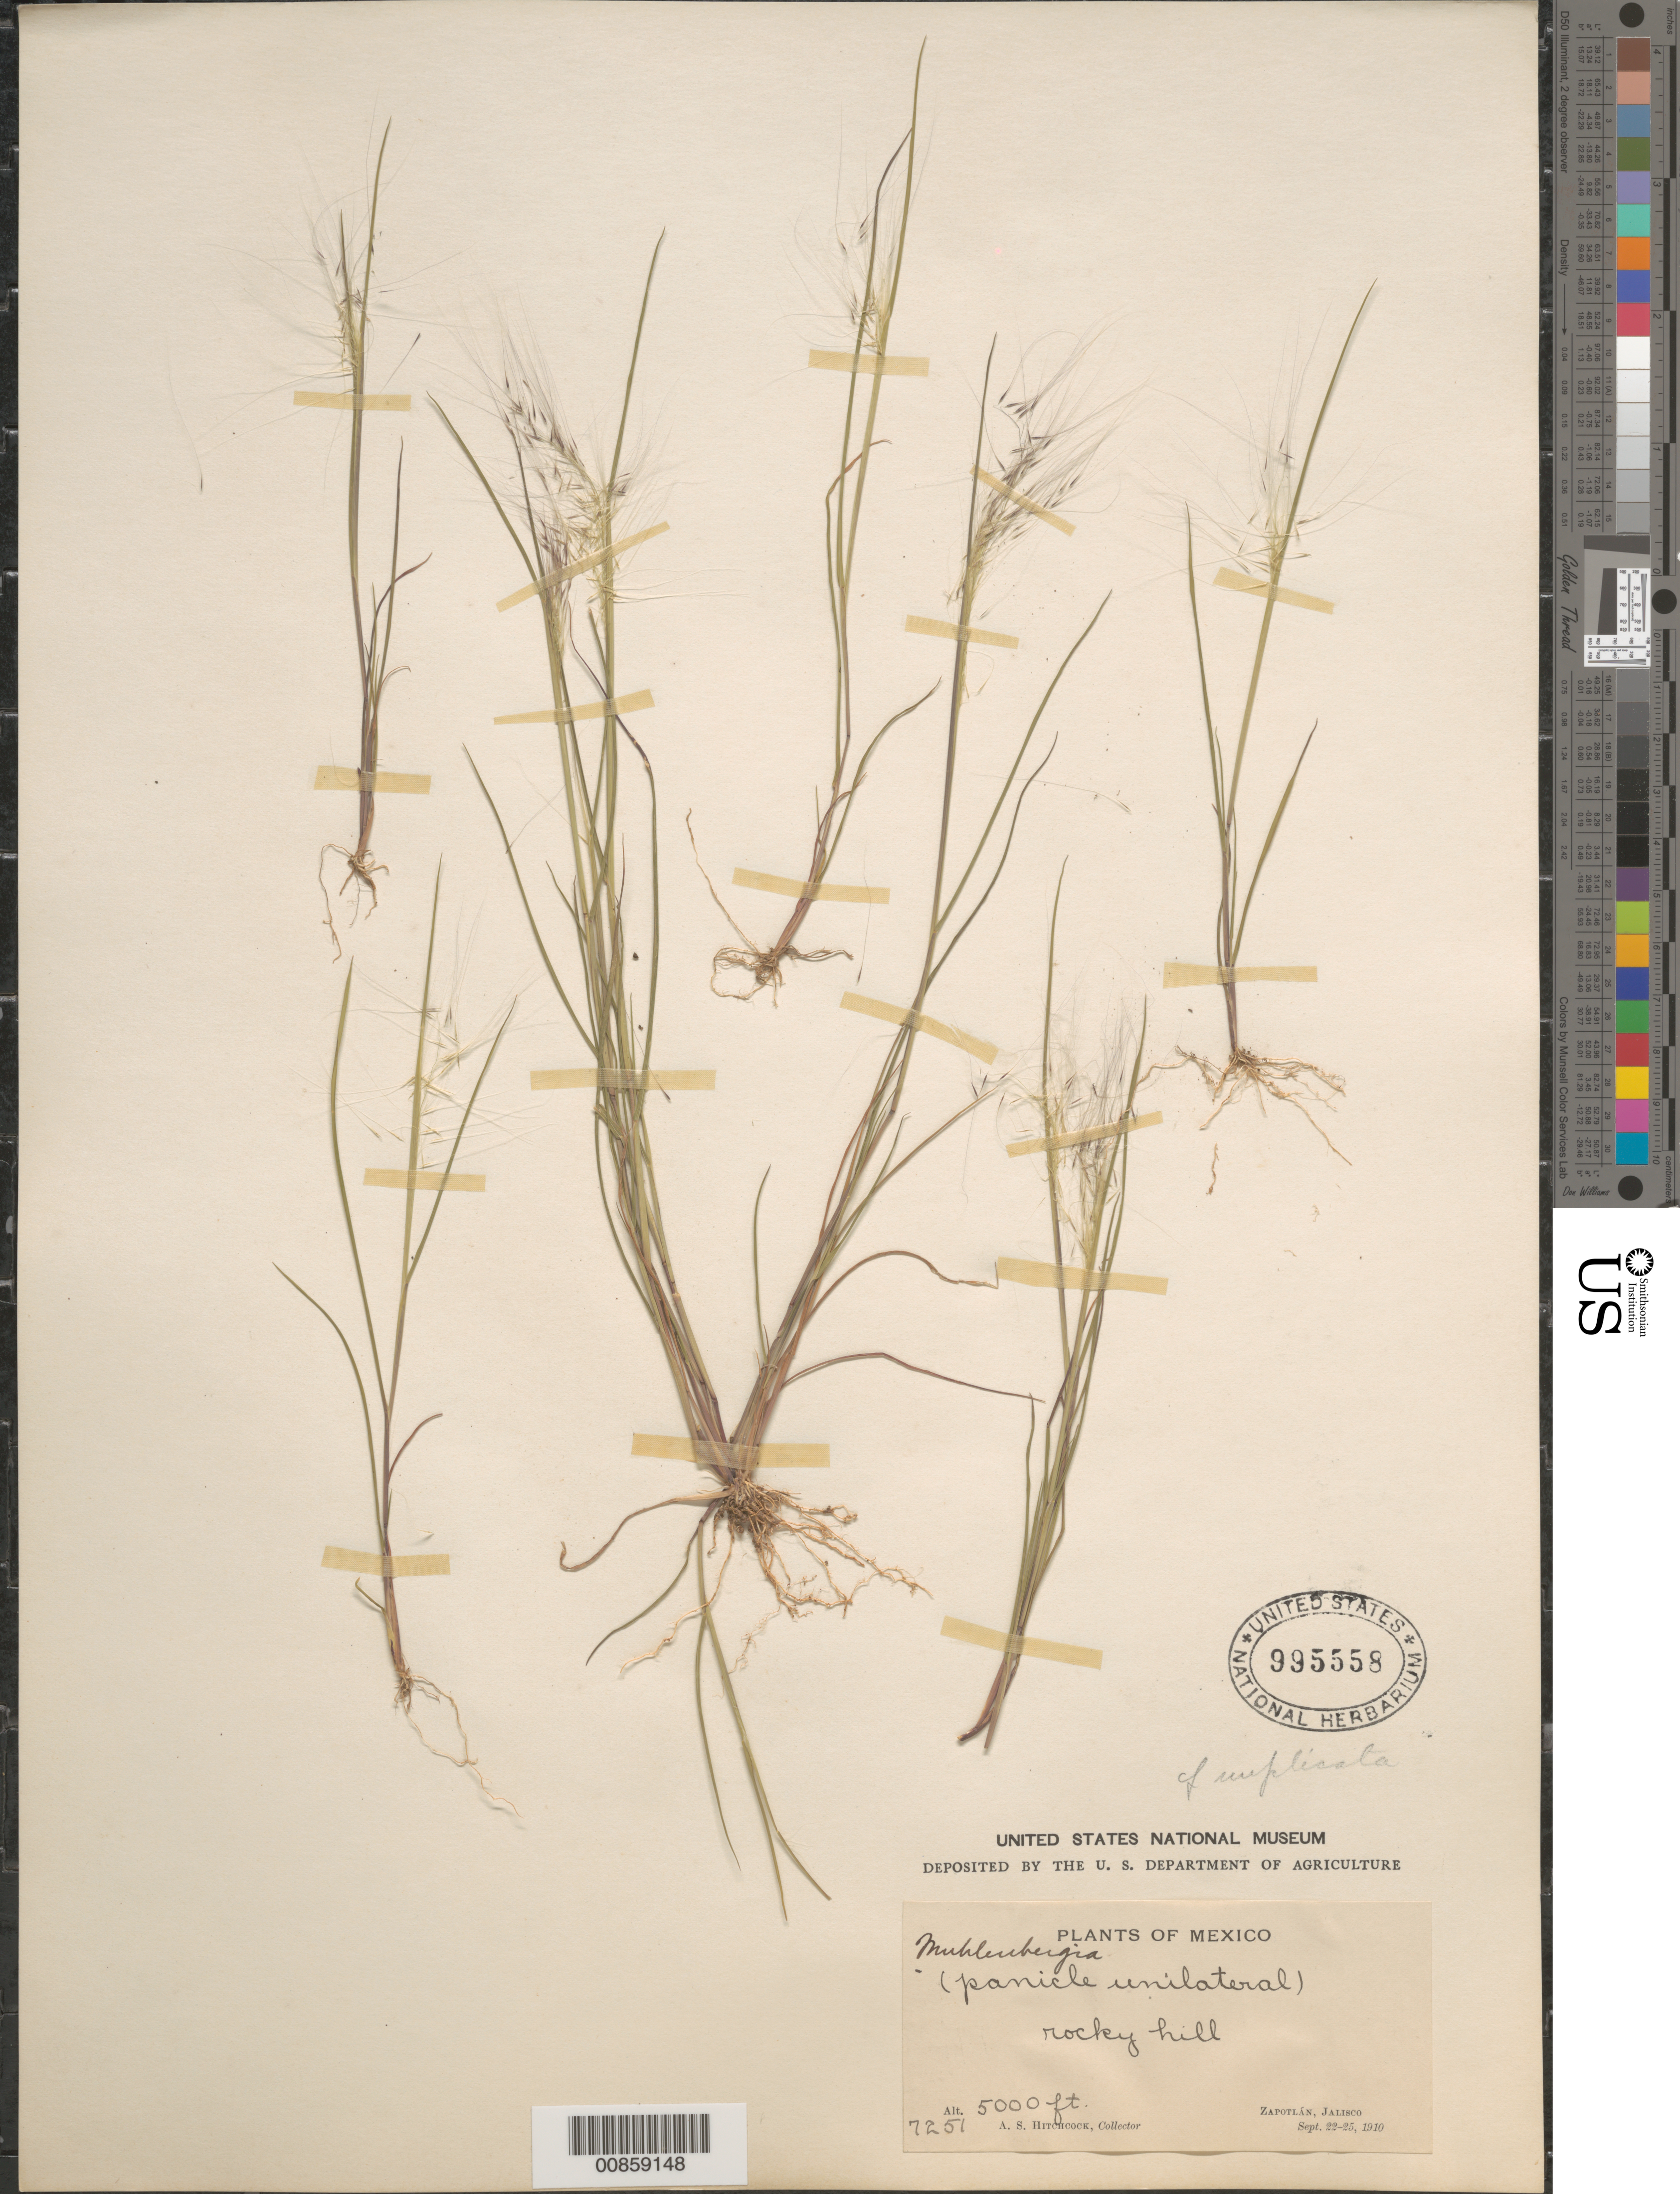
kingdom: Plantae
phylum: Tracheophyta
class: Liliopsida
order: Poales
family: Poaceae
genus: Muhlenbergia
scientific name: Muhlenbergia implicata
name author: (Kunth) Trin.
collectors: A. S. Hitchcock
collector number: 7251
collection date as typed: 22 Sep 1910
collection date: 1910-09-22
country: Mexico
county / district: Zapotlán del Rey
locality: Hills E of Zapotlán, mpio. Zapotlán del Rey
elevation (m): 1524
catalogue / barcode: US 995558